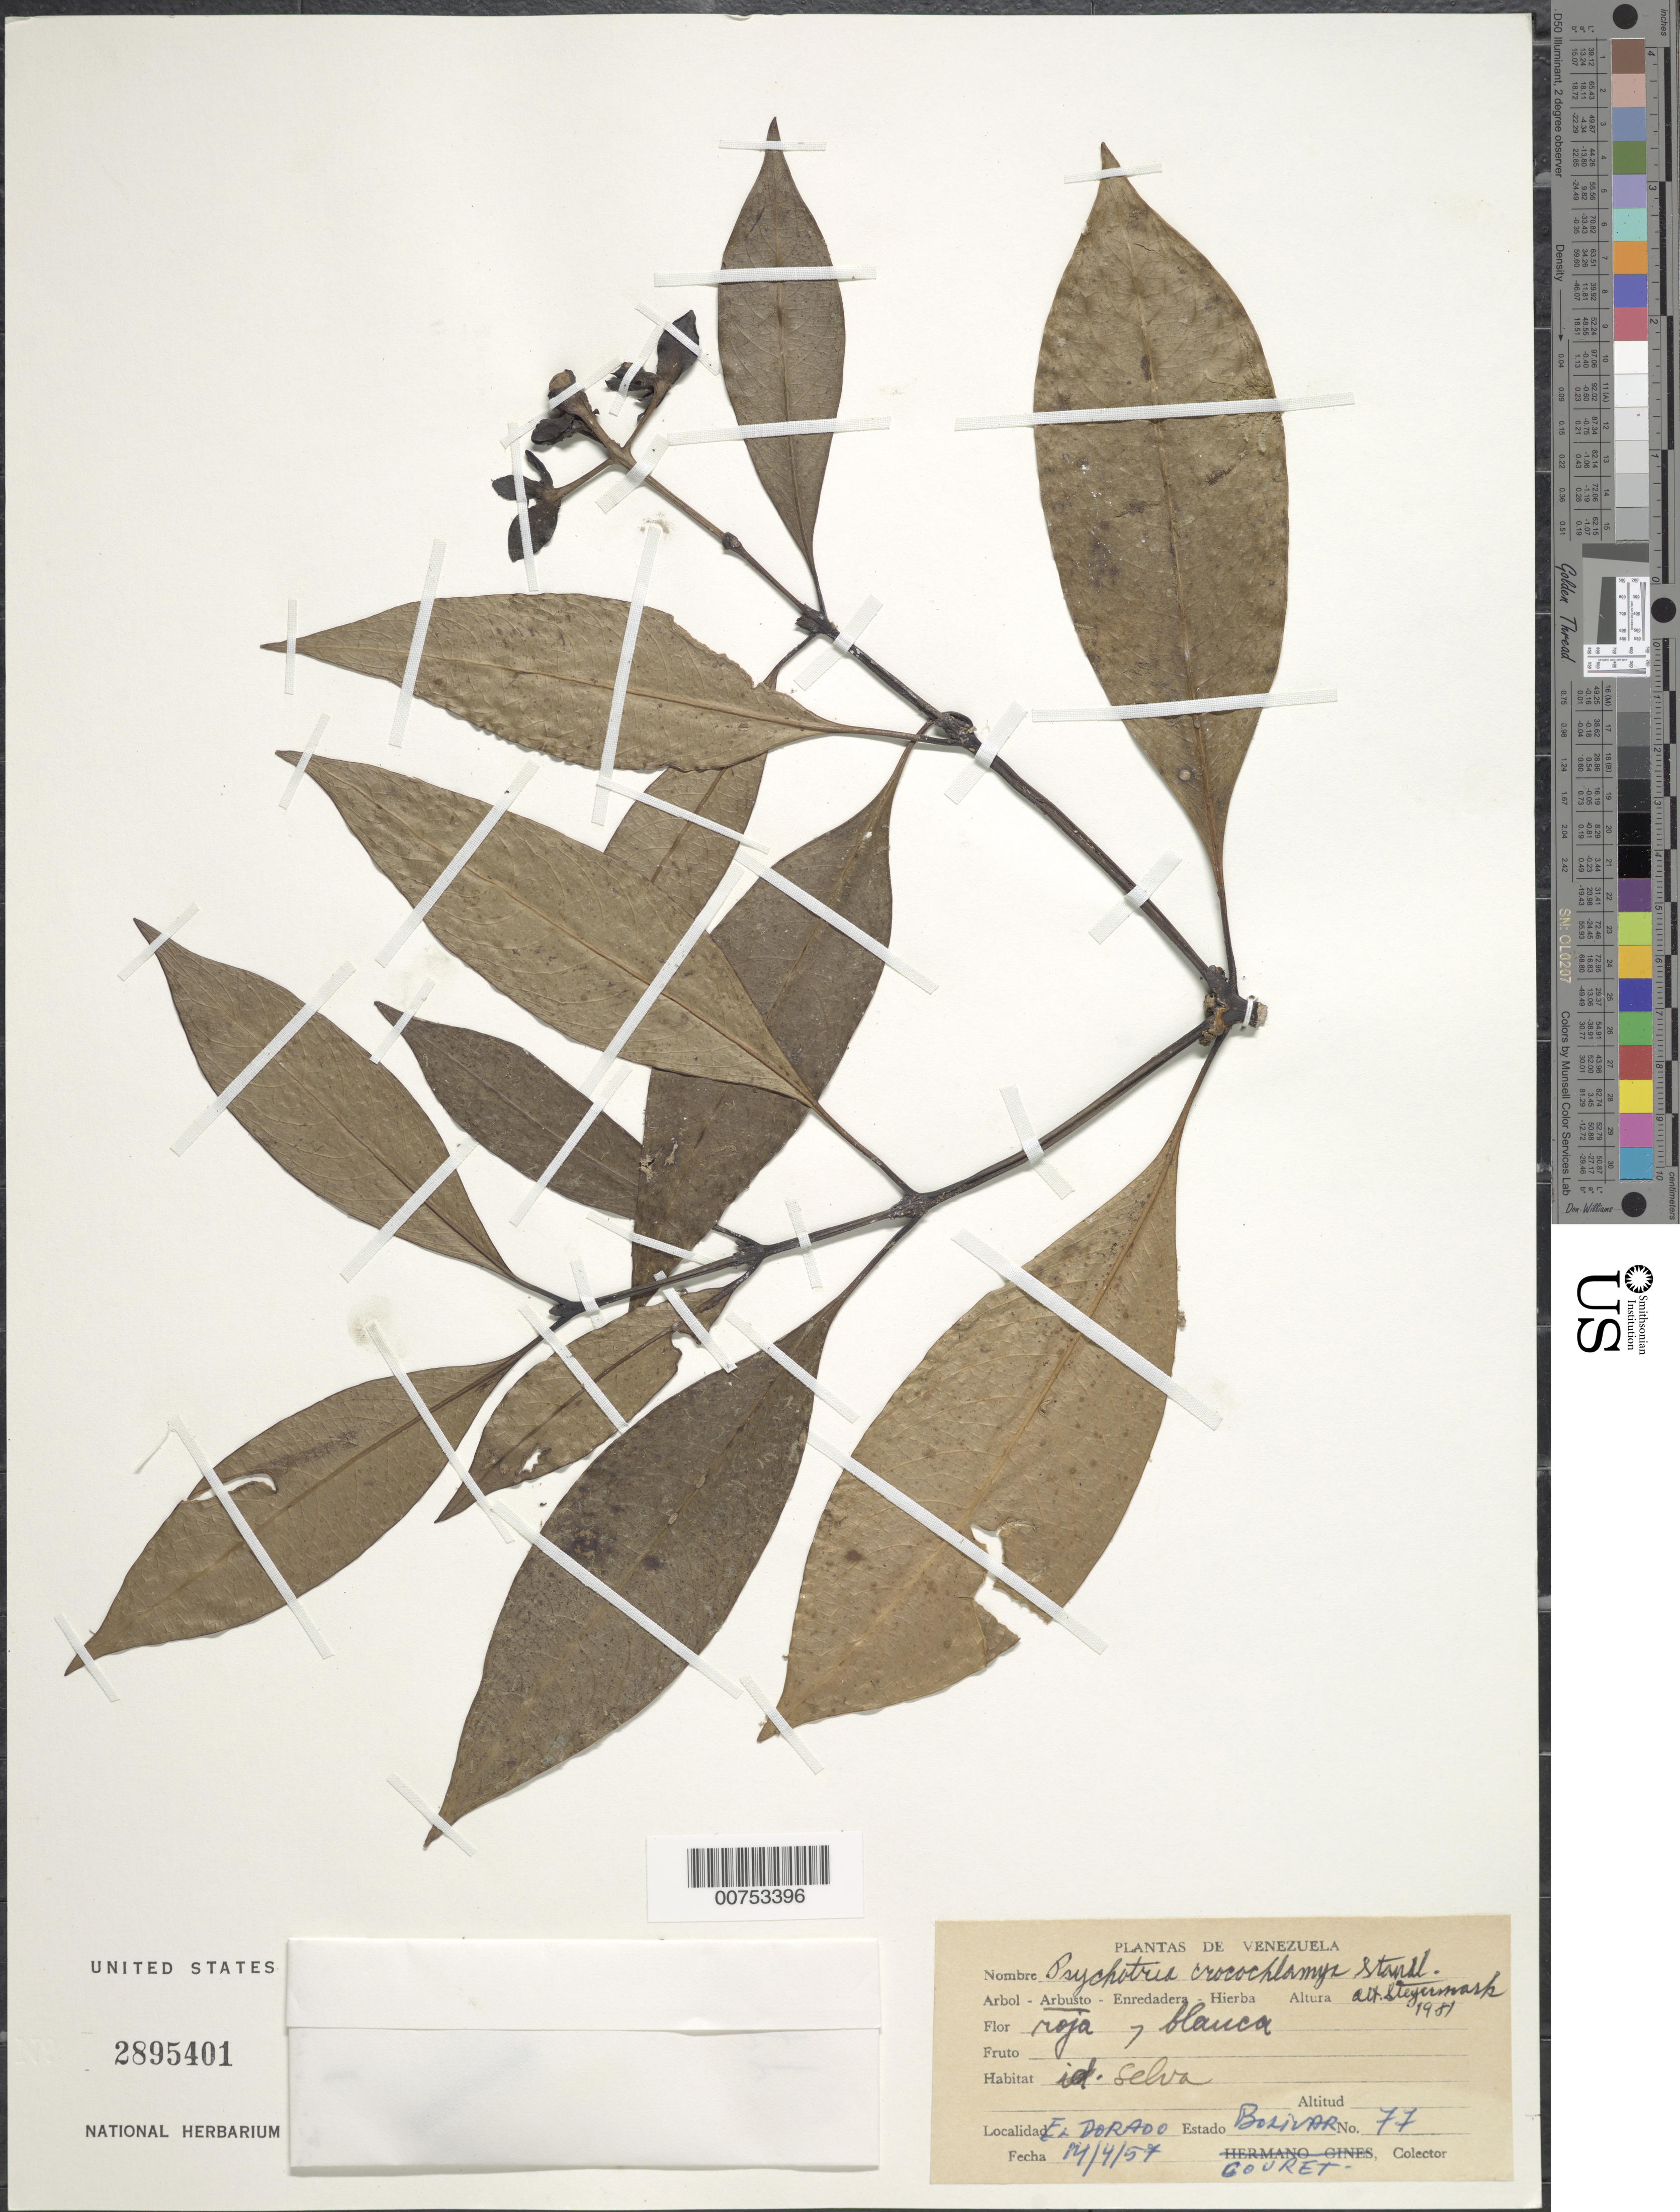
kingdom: Plantae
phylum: Tracheophyta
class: Magnoliopsida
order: Gentianales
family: Rubiaceae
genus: Psychotria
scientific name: Psychotria crocochlamys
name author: Sandwith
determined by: Steyermark, Julian A., (VEN)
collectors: -. Couret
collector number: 77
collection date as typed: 14-Apr-57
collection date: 1957-04-14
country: Venezuela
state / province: Bolívar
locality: El Dorado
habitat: Selva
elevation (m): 1500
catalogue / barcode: US 2895401